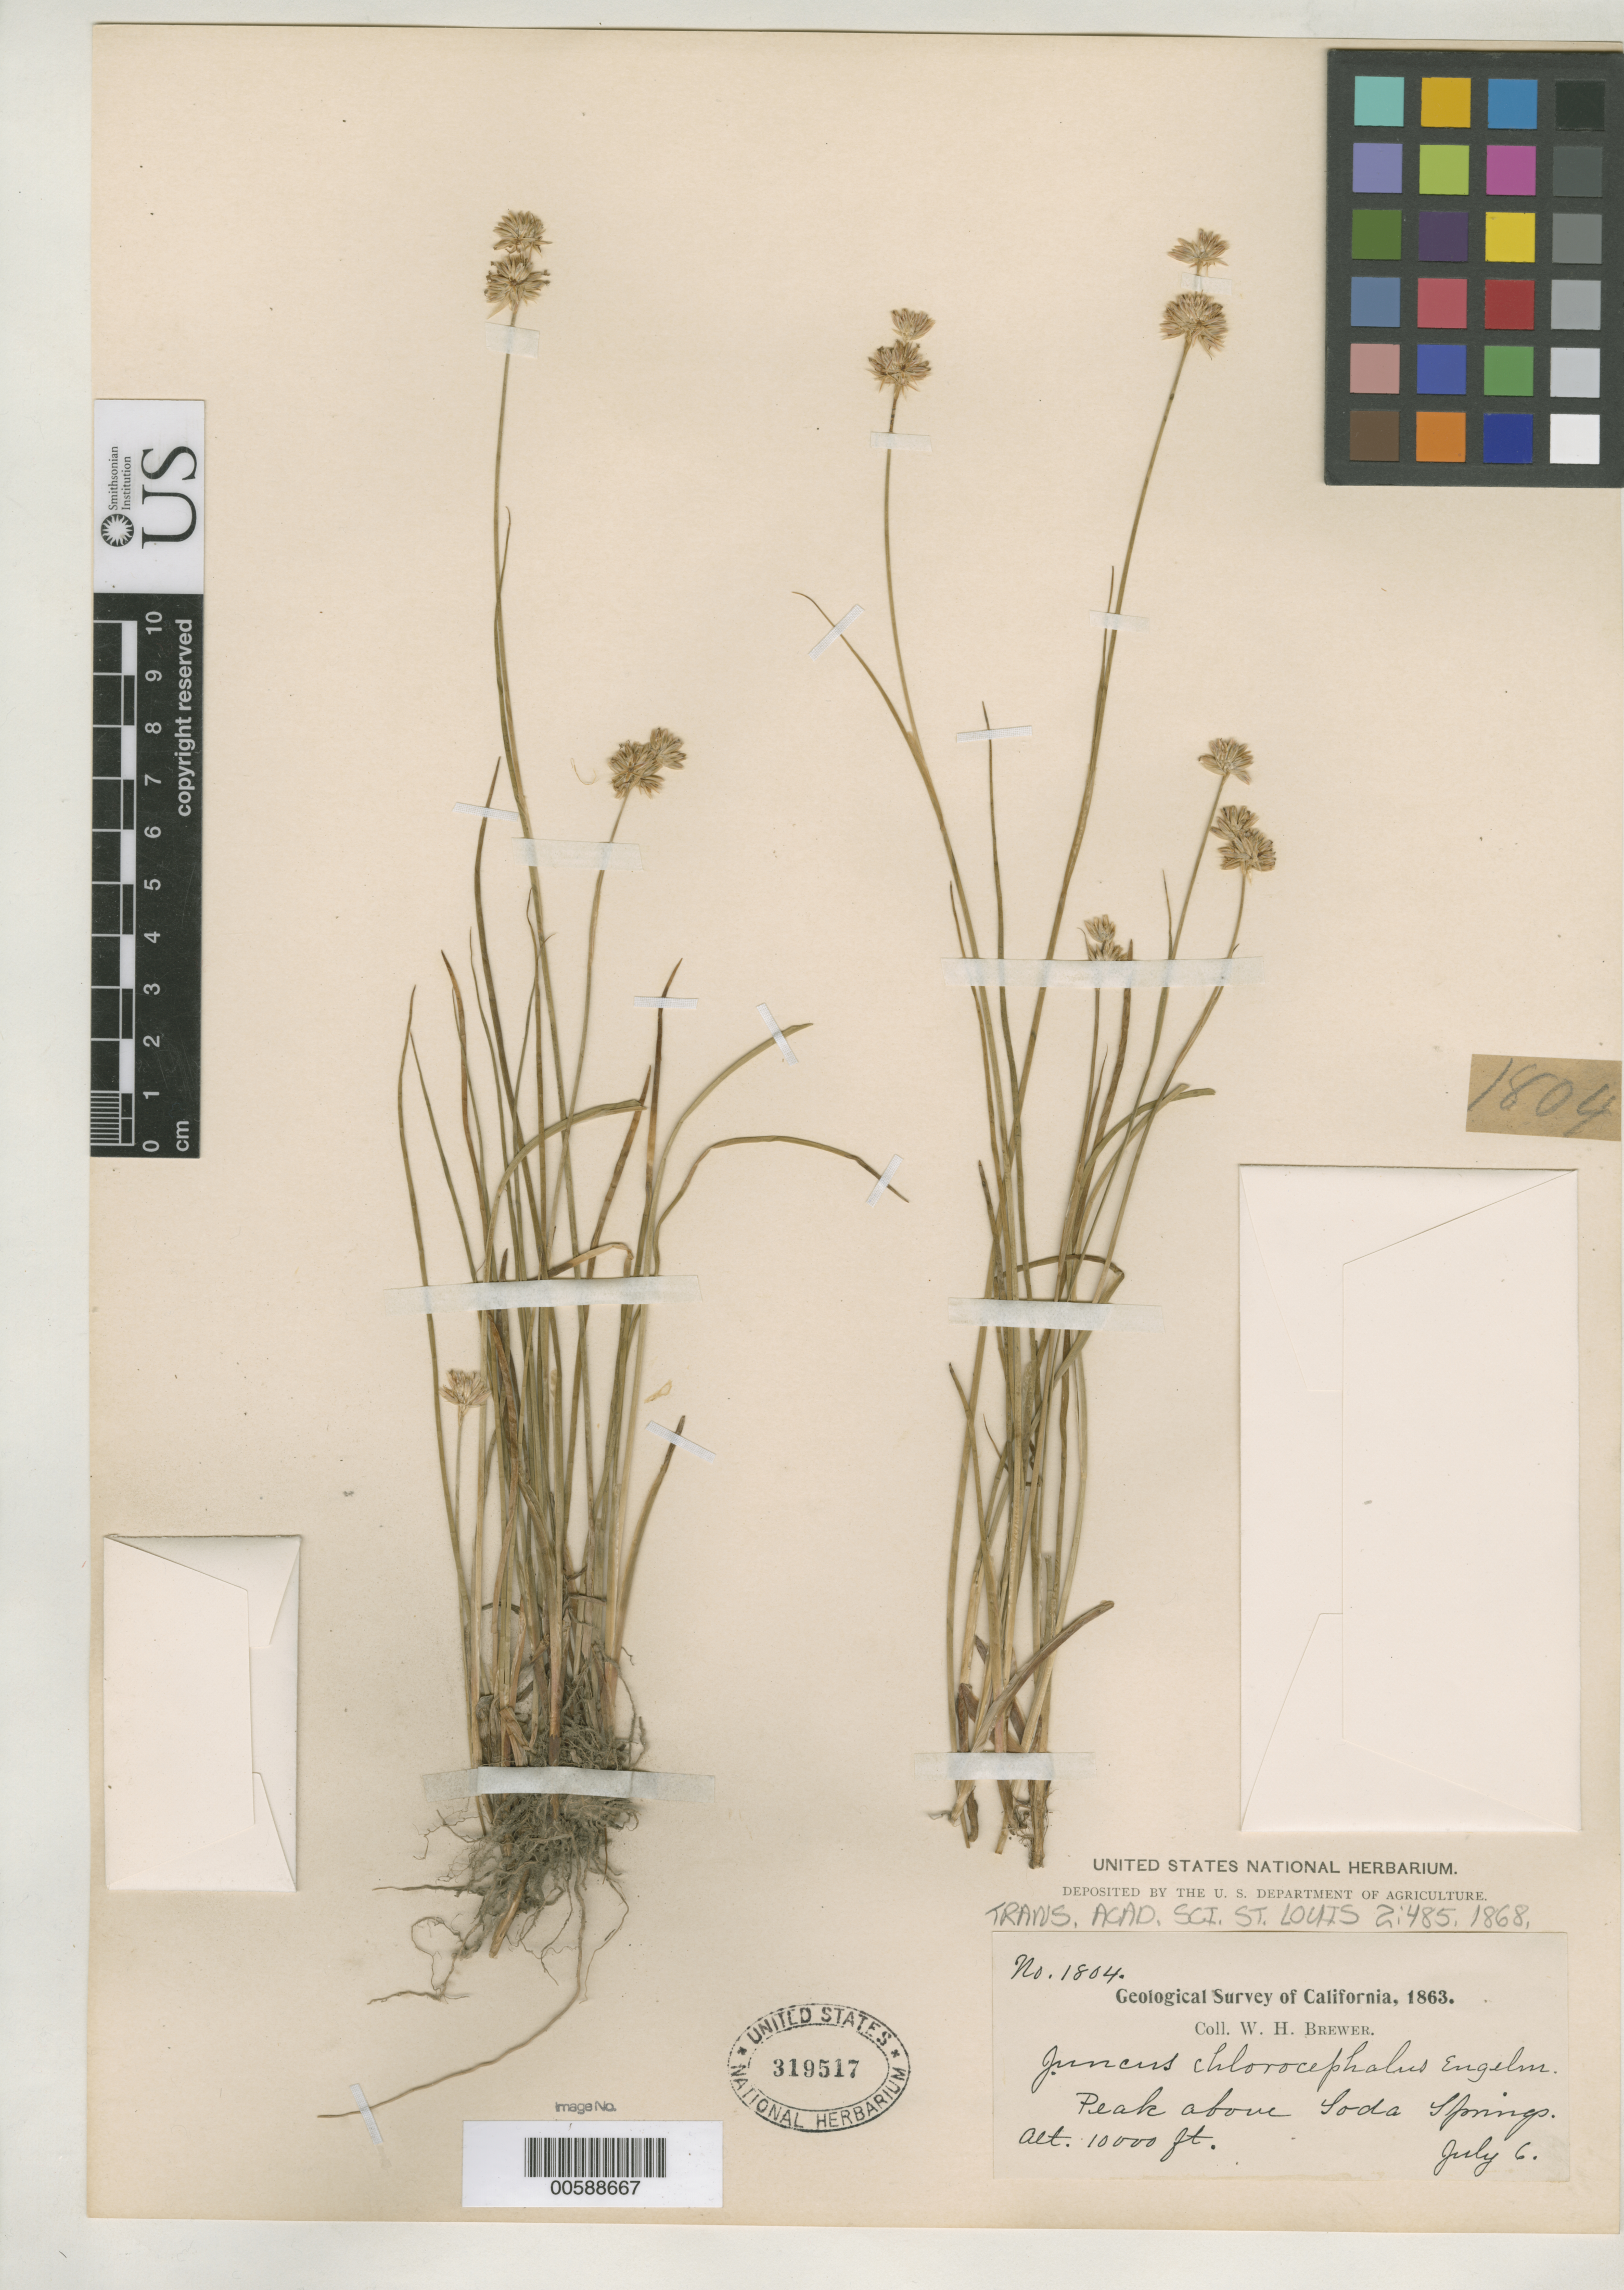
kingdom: Plantae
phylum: Tracheophyta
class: Liliopsida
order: Poales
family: Juncaceae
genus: Juncus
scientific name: Juncus chlorocephalus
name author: Engelm.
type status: Isosyntype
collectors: W. H. Brewer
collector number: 1804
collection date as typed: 06 Jul 1863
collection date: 1863-07-06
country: United States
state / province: California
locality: Peak above Soda Springs.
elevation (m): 305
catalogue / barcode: US 319517